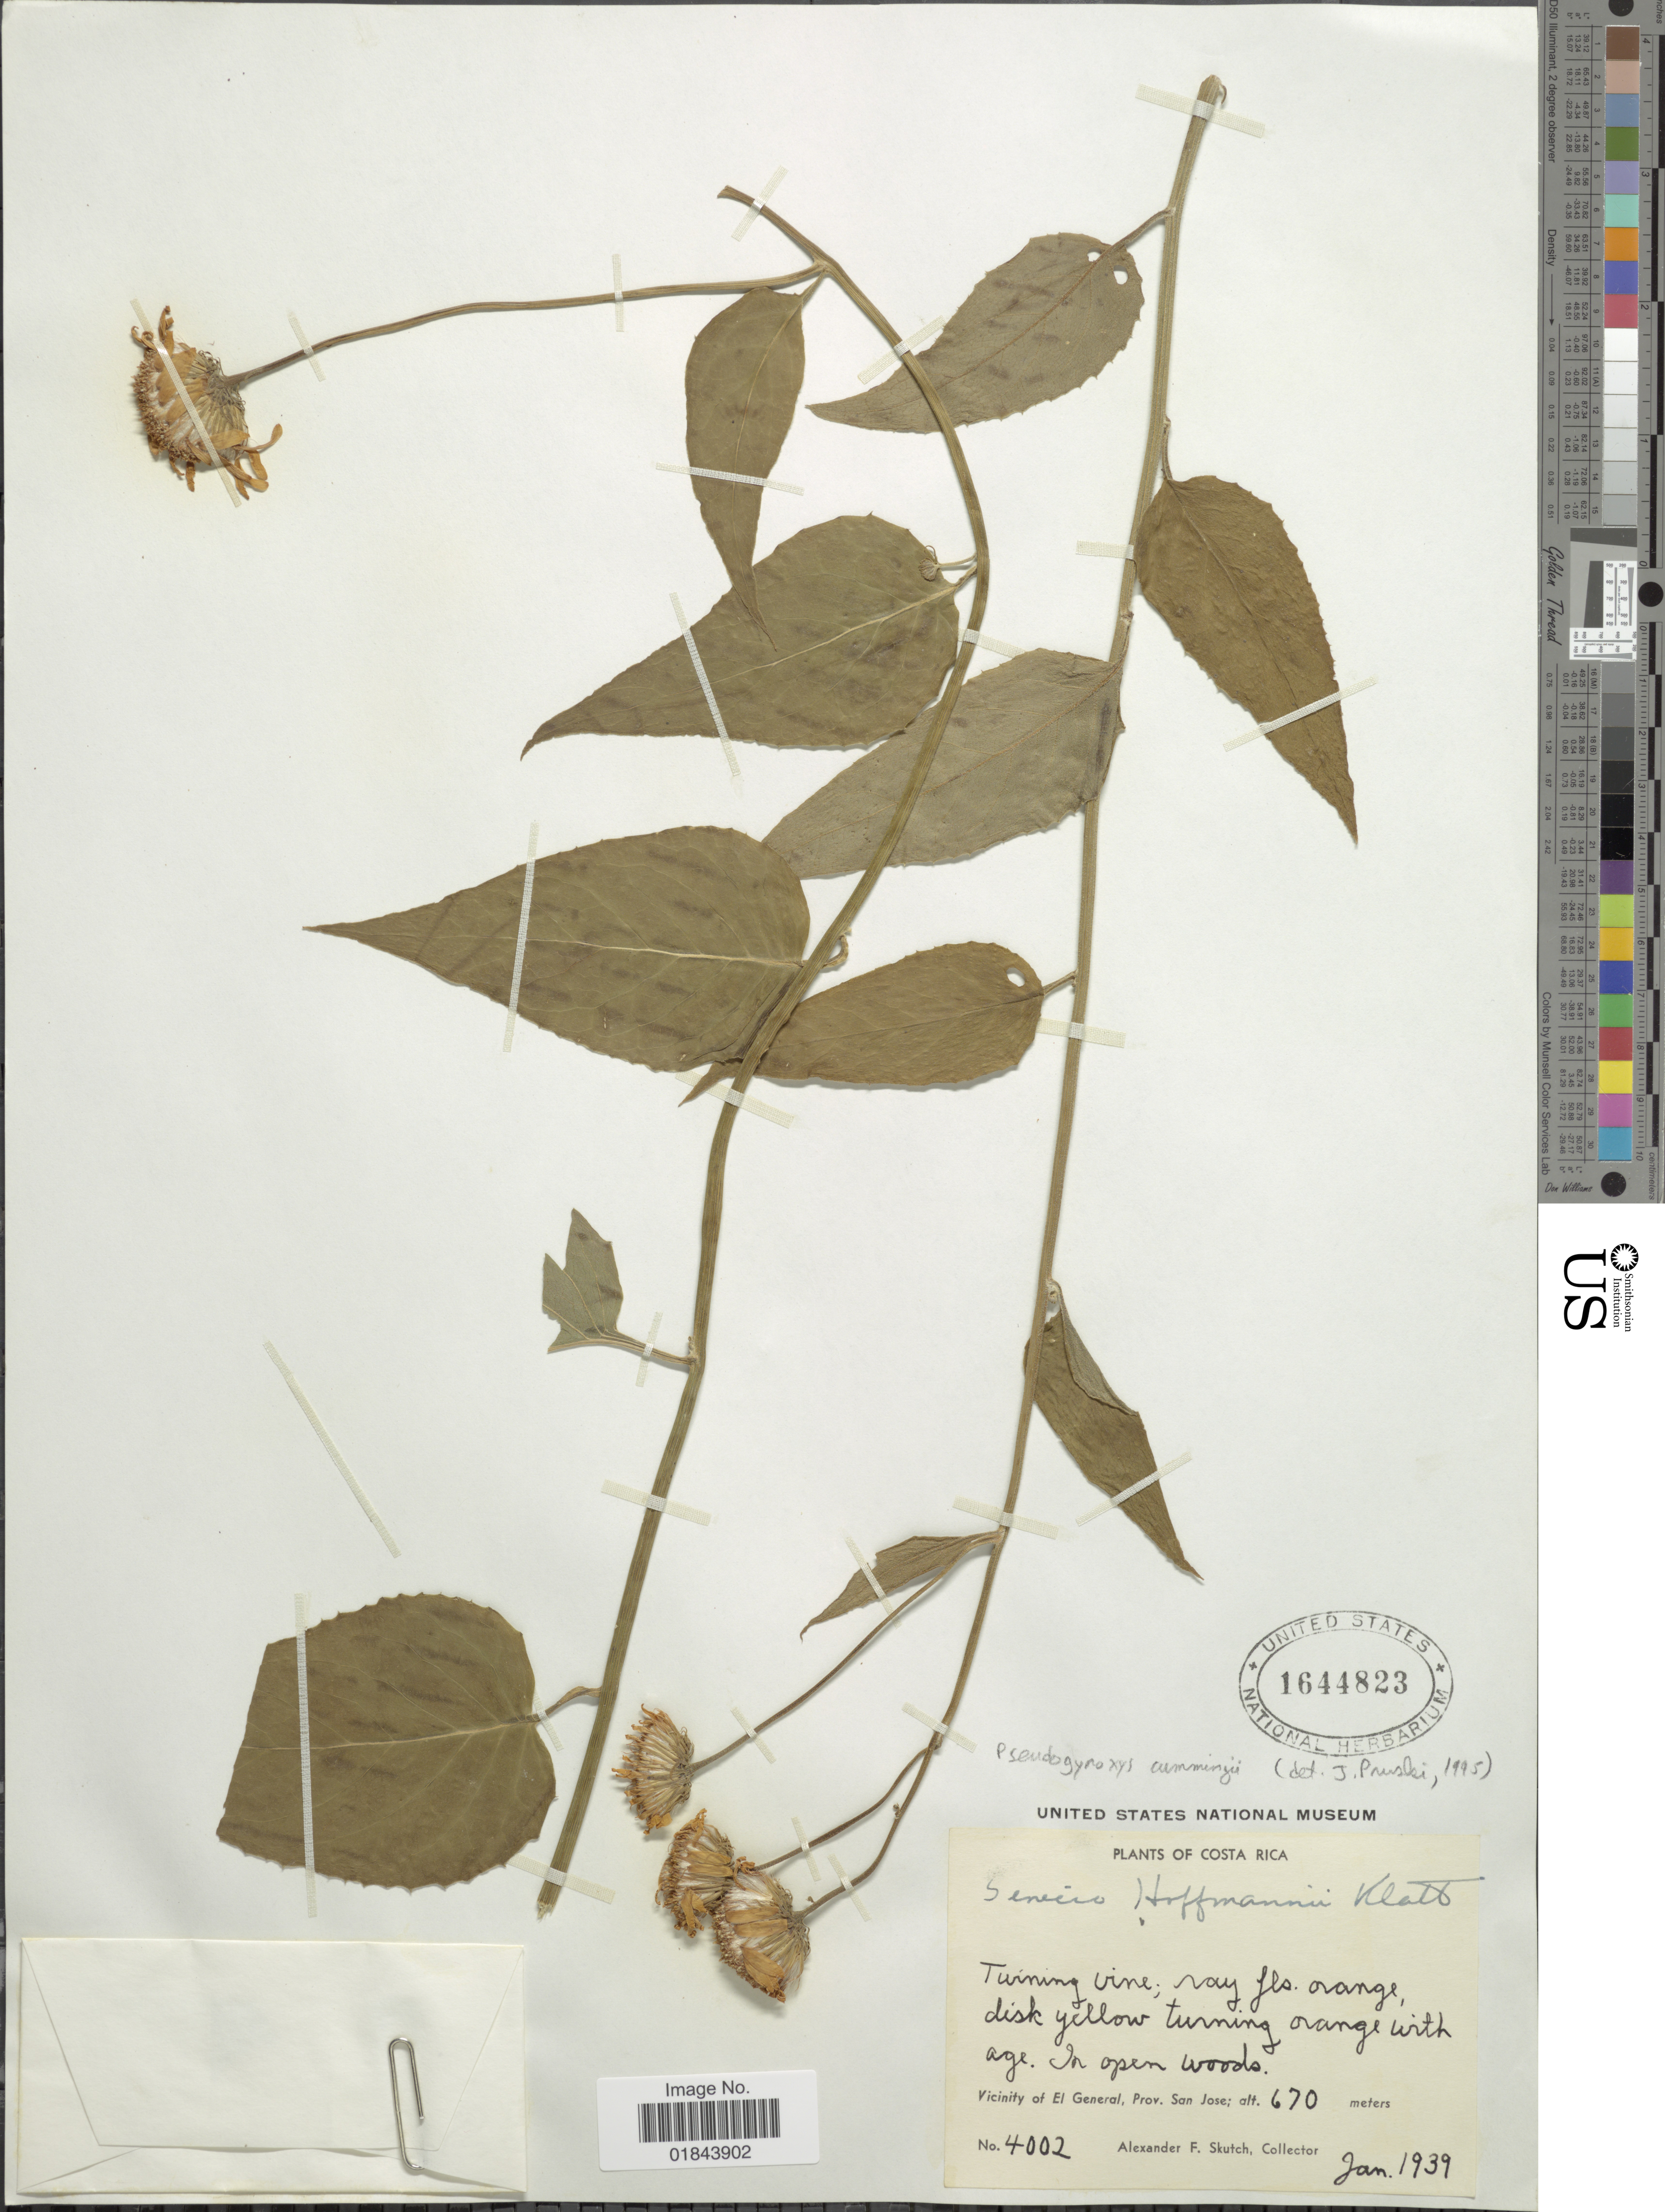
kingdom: Plantae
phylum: Tracheophyta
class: Magnoliopsida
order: Asterales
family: Asteraceae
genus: Pseudogynoxys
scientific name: Pseudogynoxys cummingii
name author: (Benth.) H. Rob. & Cuatrec.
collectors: A. F. Skutch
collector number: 4002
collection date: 1939-01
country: Costa Rica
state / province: San José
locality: Vicinity of El General, Prov. San Jose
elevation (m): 670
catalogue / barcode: US 1644823